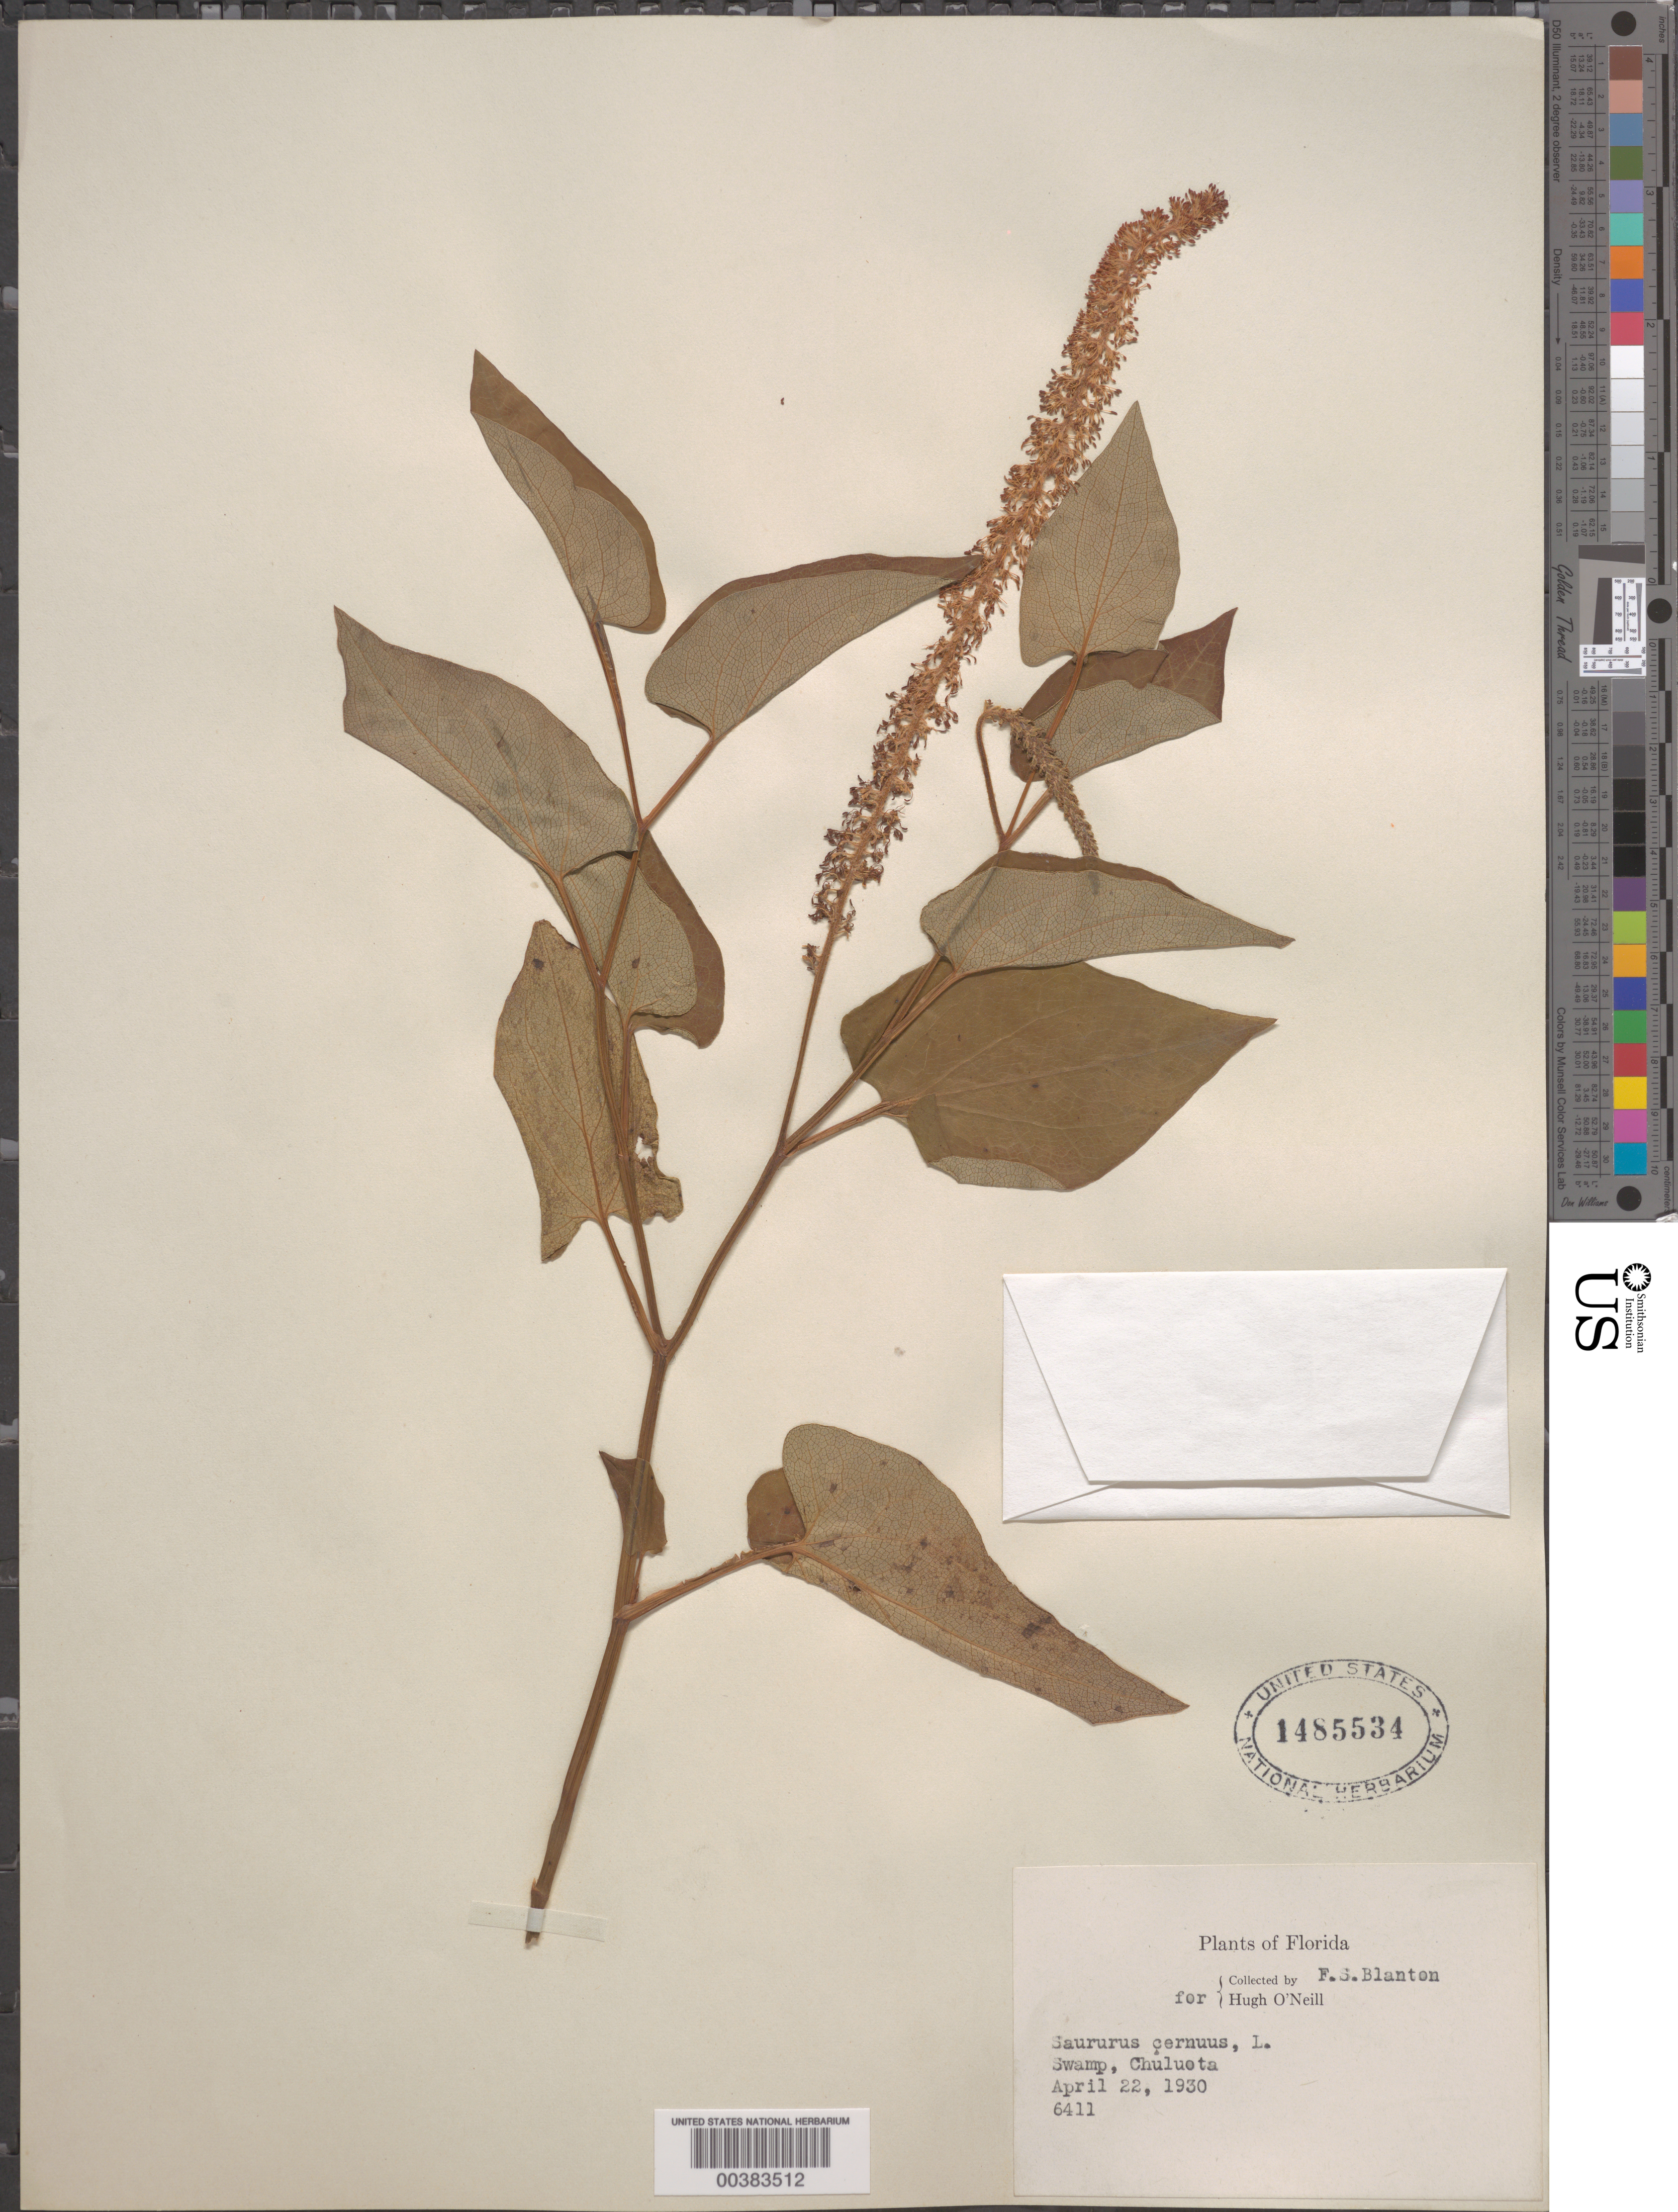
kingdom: Plantae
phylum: Tracheophyta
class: Magnoliopsida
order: Piperales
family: Saururaceae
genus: Saururus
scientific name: Saururus cernuus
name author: L.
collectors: F. S. Blanton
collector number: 6411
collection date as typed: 22 Apr 1930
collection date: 1930-04-22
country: United States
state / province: Florida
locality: Chulueta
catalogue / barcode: US 1485534